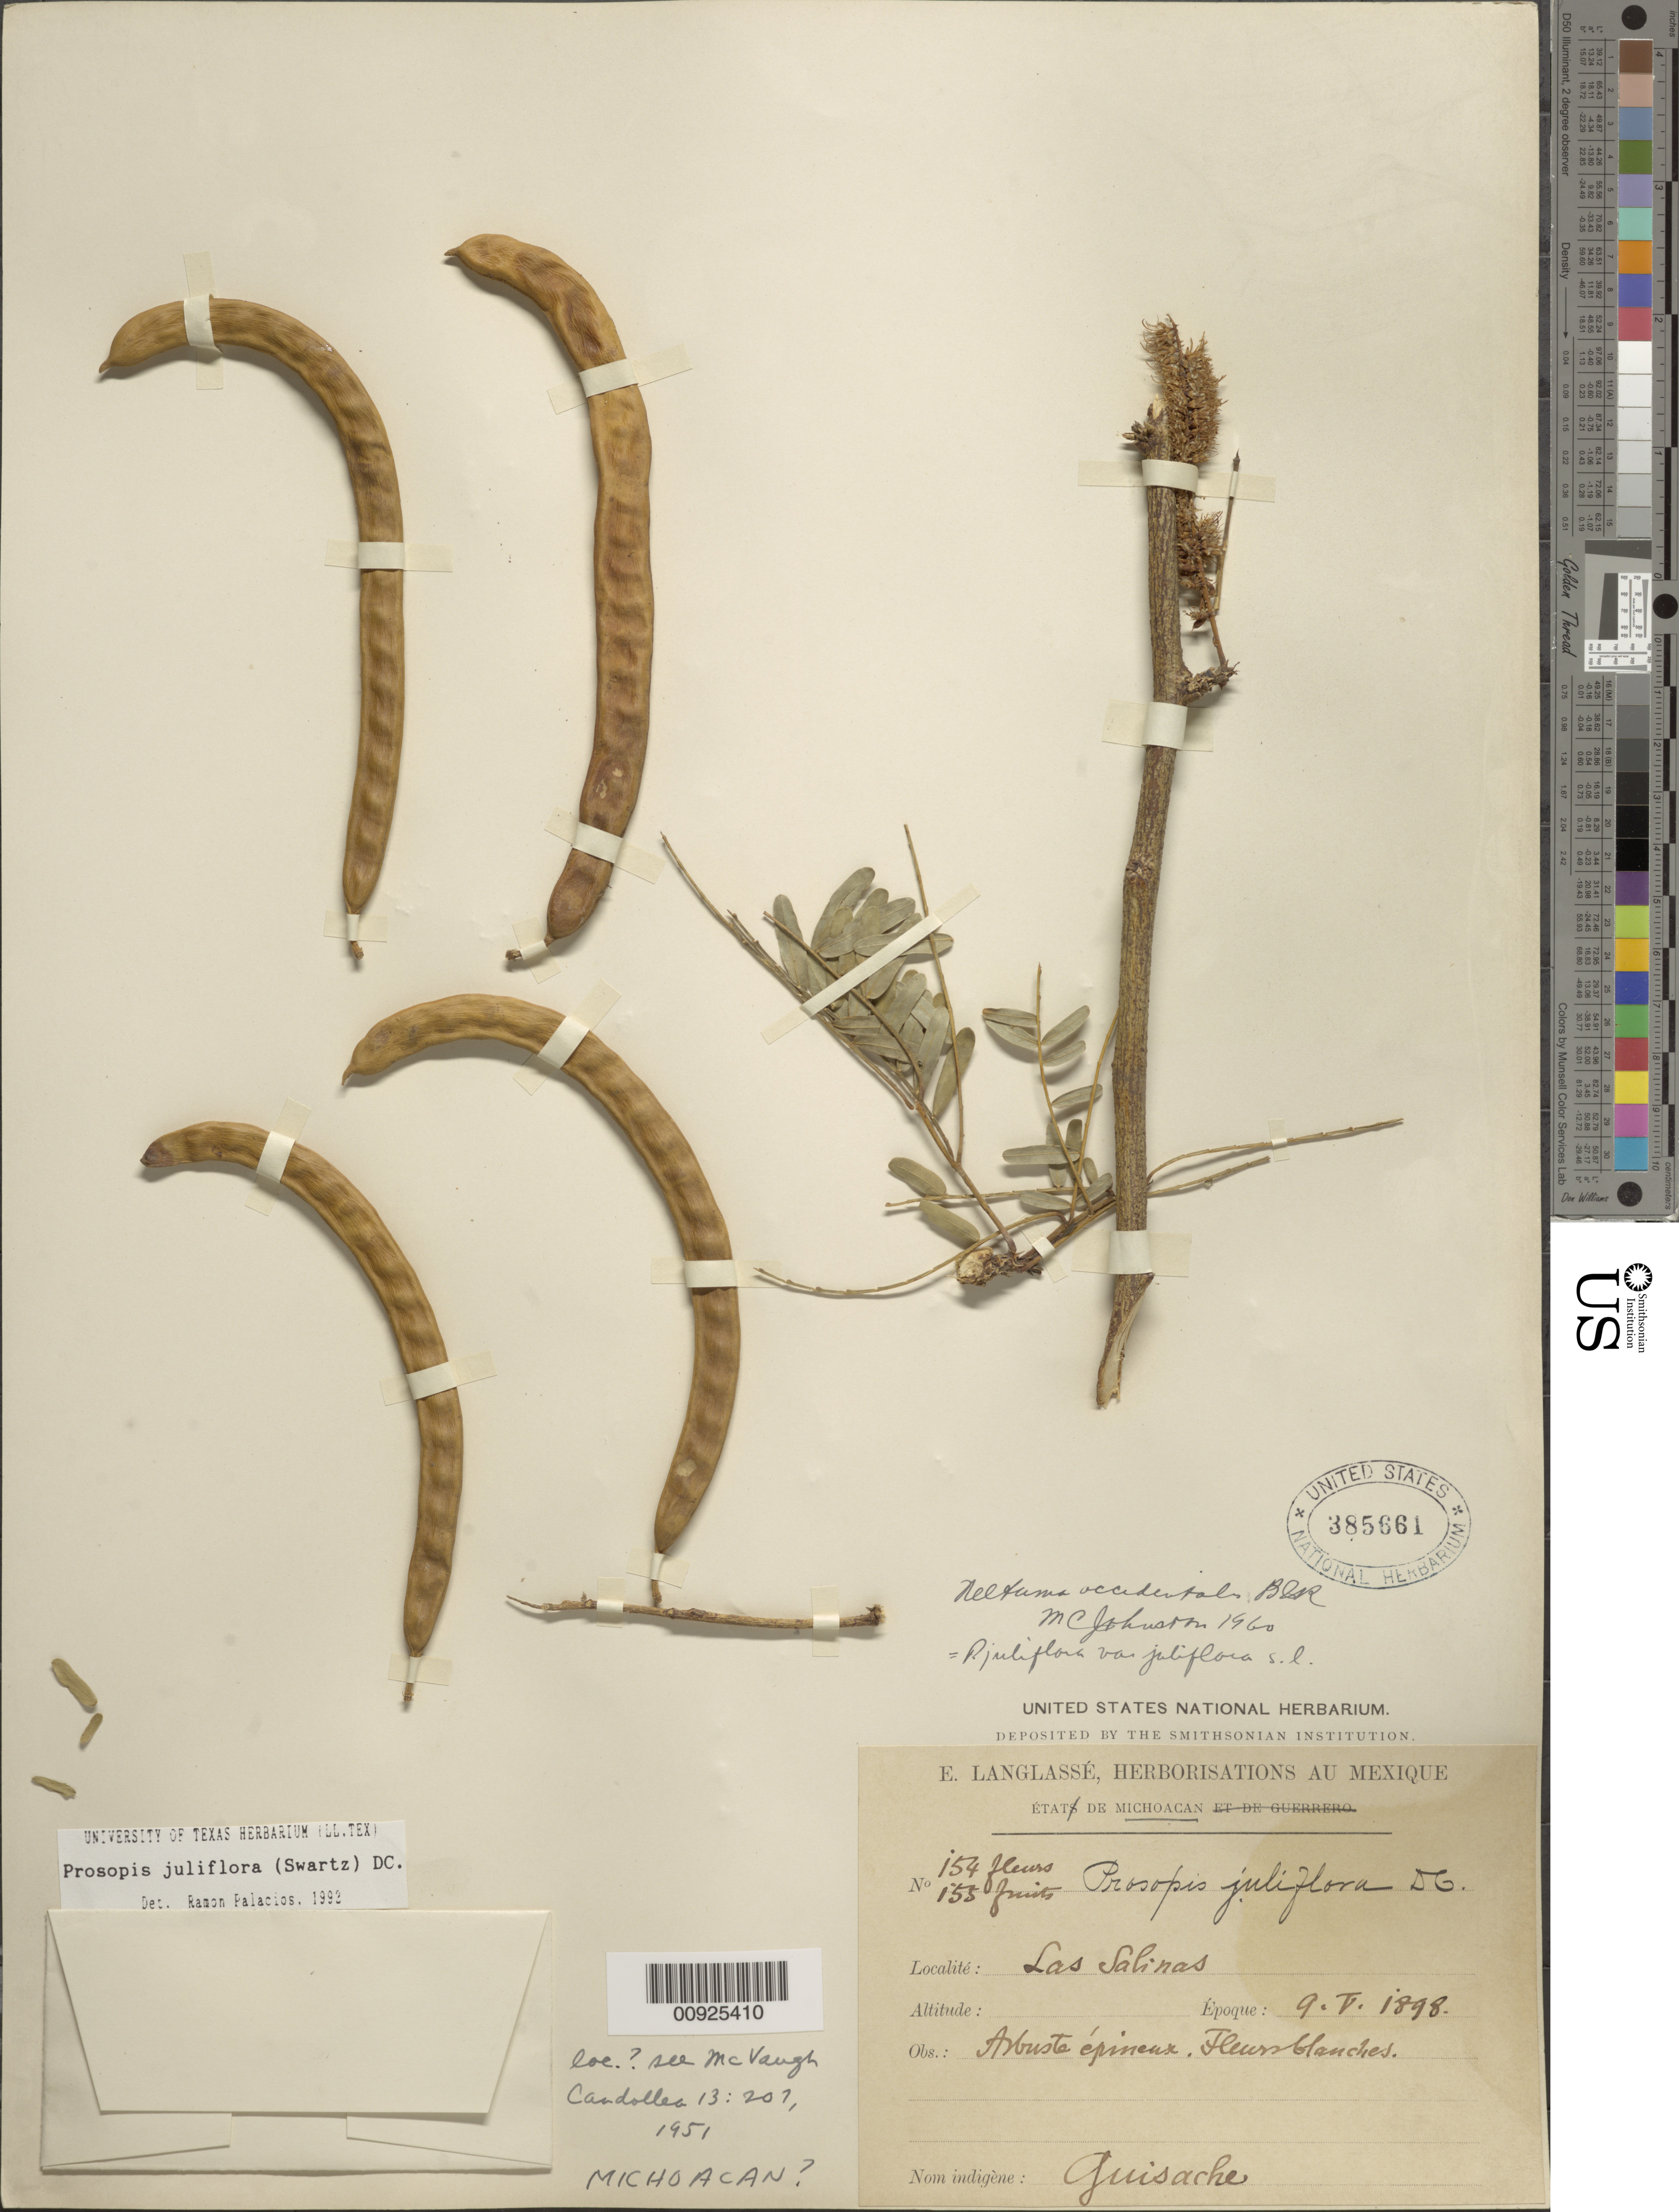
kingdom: Plantae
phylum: Tracheophyta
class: Magnoliopsida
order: Fabales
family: Fabaceae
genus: Neltuma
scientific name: Neltuma juliflora var. juliflora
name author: (Sw.) Raf.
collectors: E. Langlassé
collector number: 154 & 155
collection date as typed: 09 May 1898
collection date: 1898-05-09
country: Mexico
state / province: Michoacán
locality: Las Salinas, État de Michoacán.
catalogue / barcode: US 385661